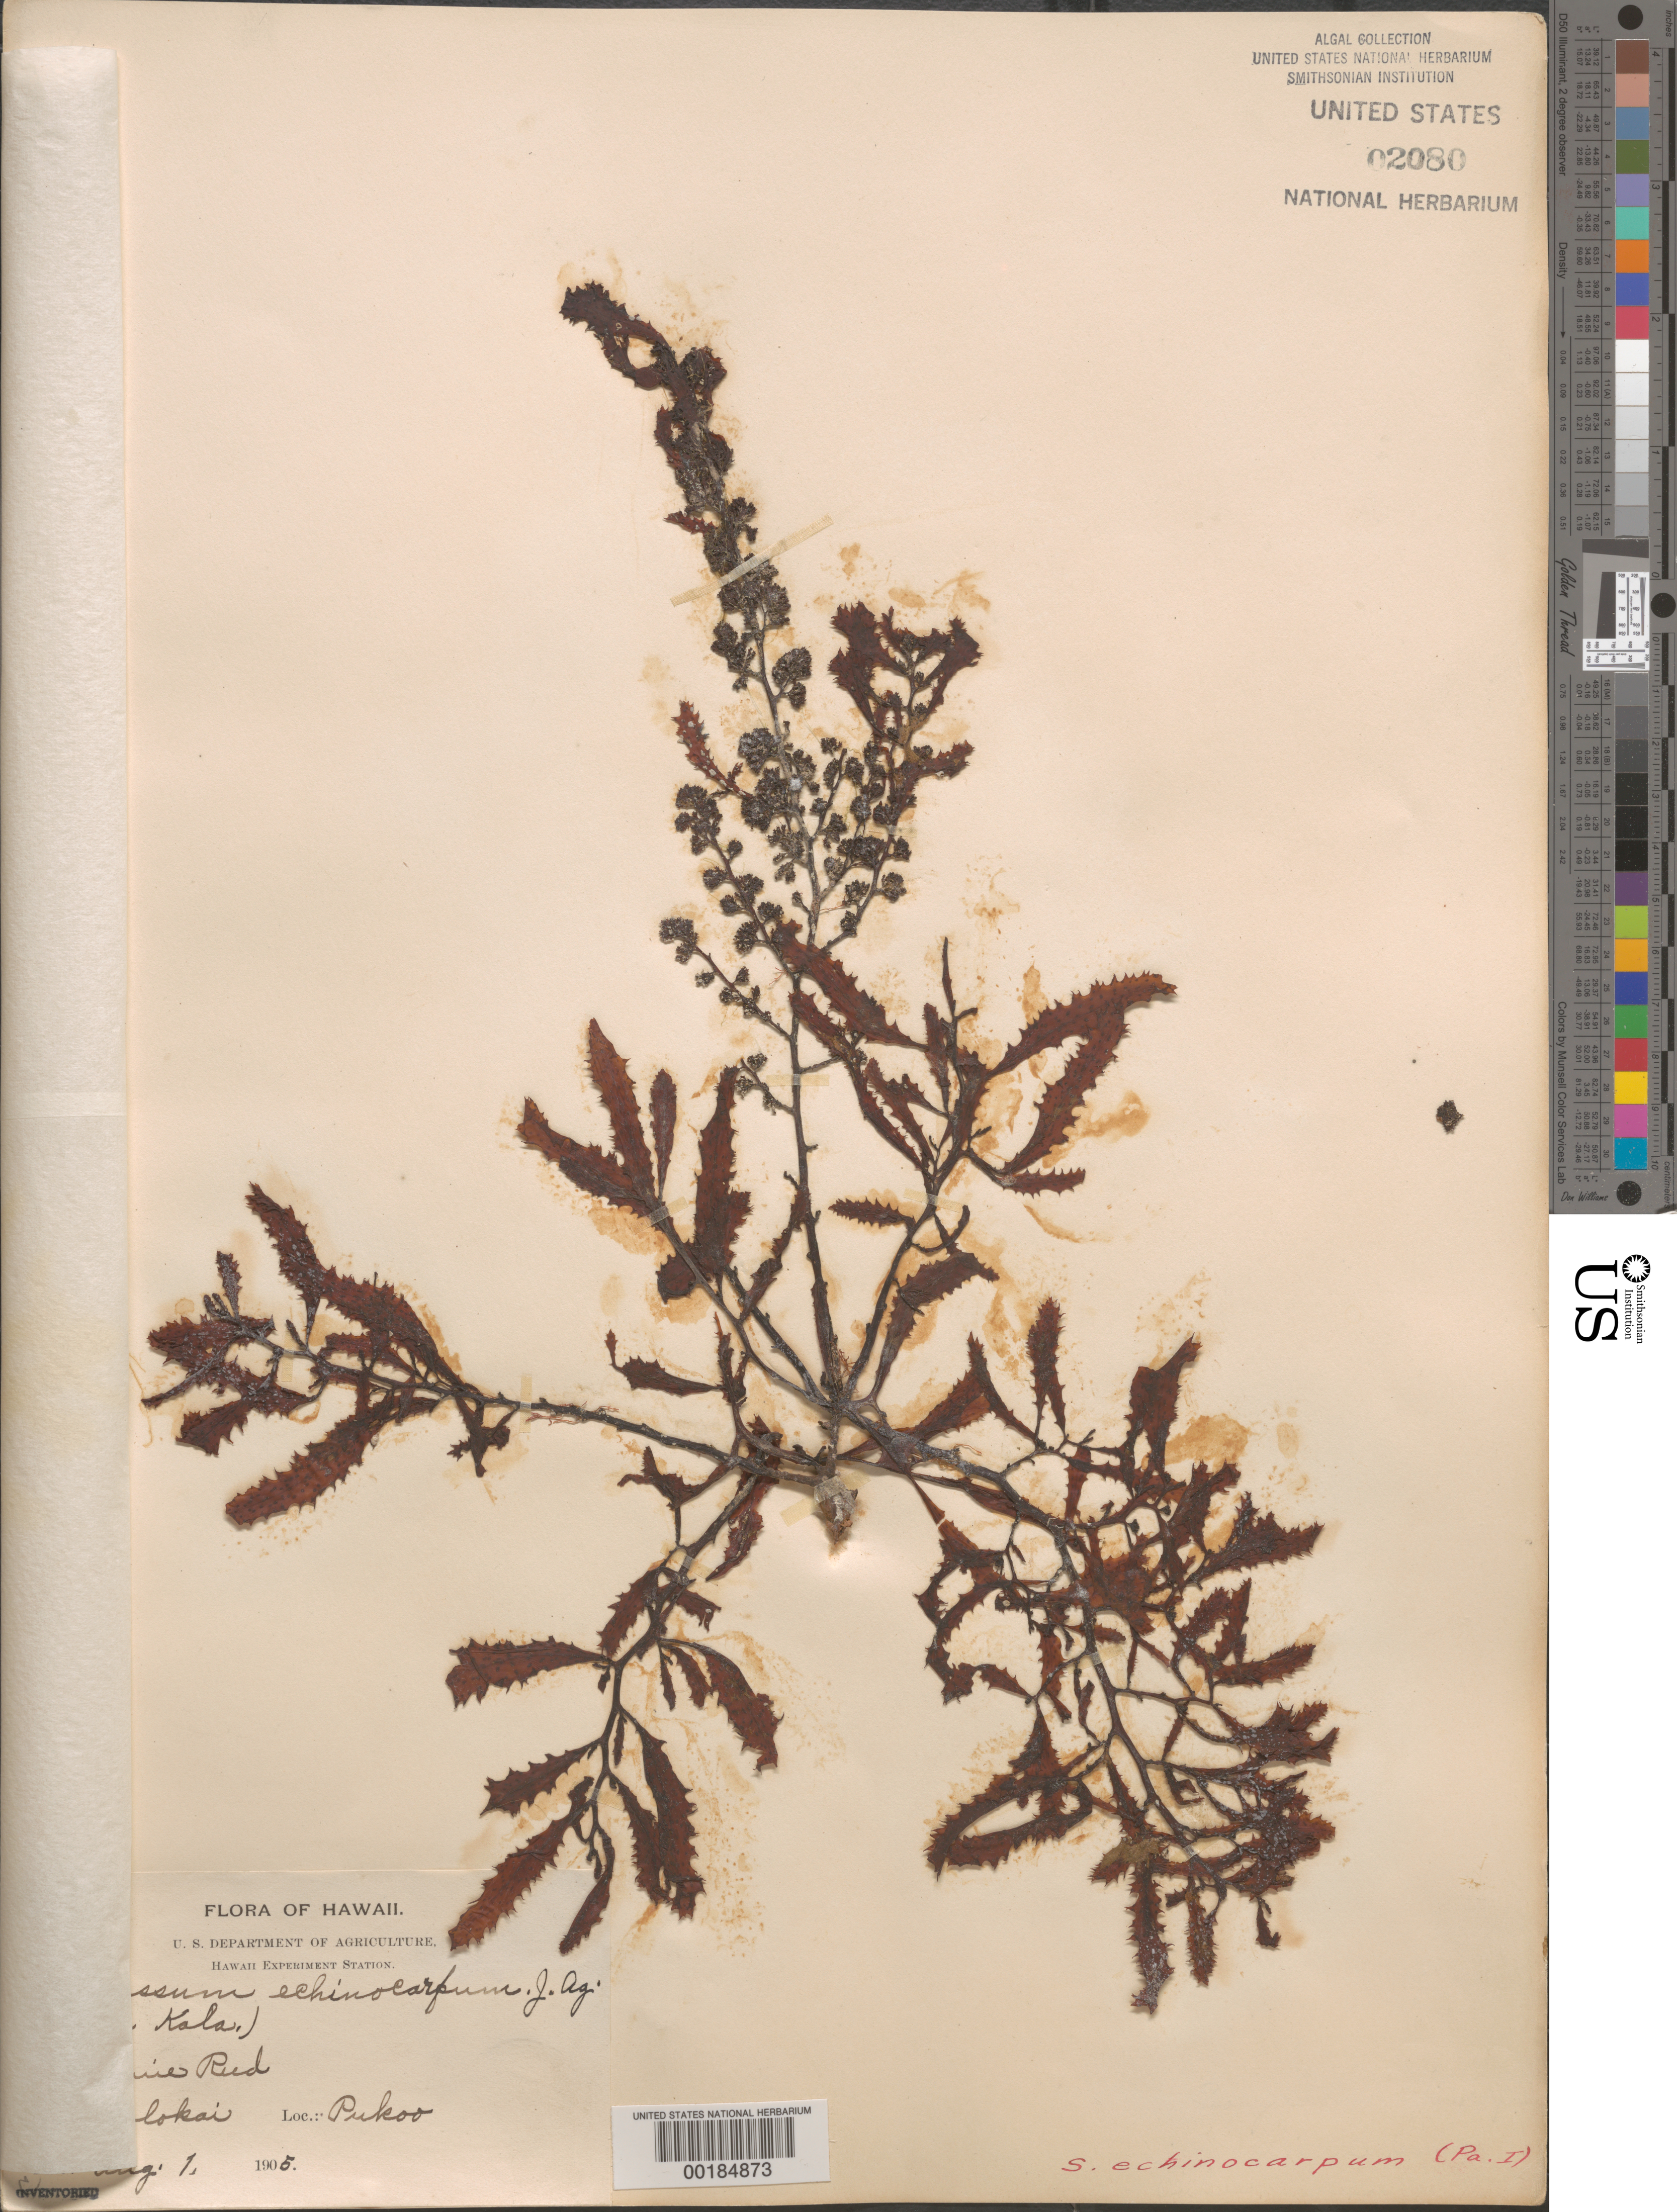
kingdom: Chromista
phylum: Ochrophyta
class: Phaeophyceae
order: Fucales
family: Sargassaceae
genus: Sargassum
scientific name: Sargassum aquifolium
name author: (Turner) C. Agardh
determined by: Algae name updating Project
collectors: M. Reed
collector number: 309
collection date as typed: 01 Aug 1905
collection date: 1905-08-01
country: United States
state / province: Hawaii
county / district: Maui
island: Moloka'i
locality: Pukoo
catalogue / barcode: US 2080